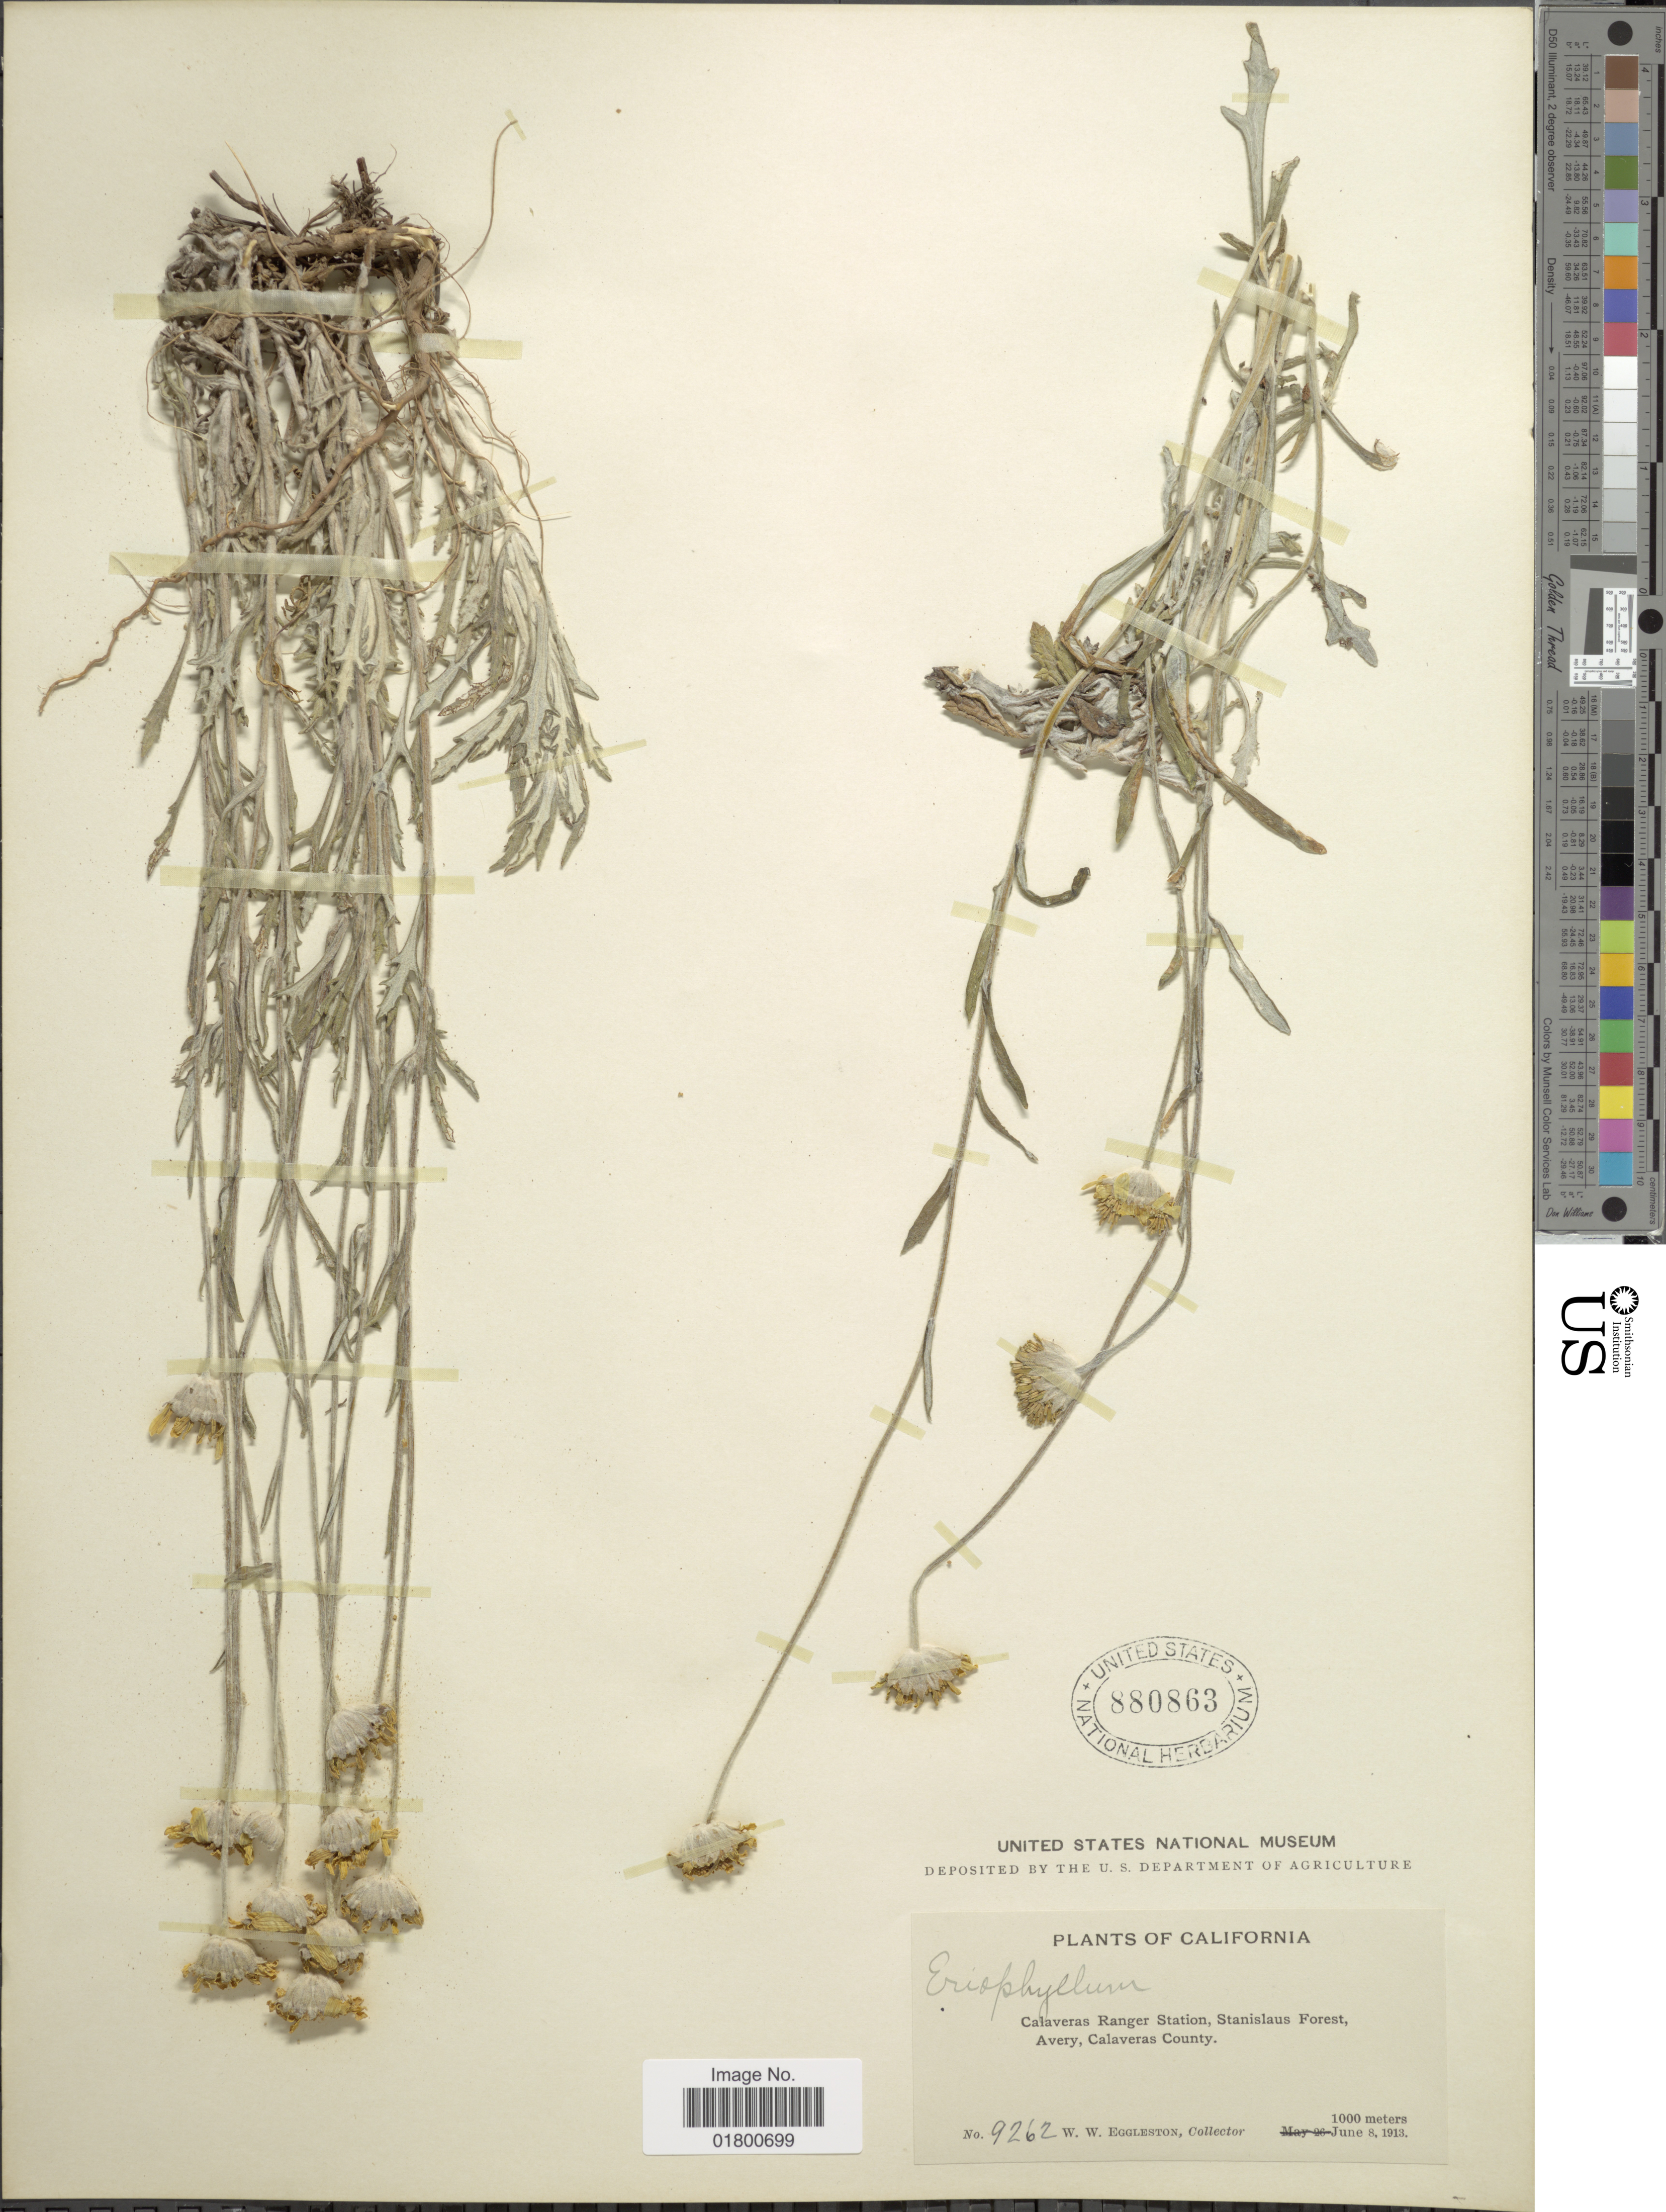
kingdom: Plantae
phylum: Tracheophyta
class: Magnoliopsida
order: Asterales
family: Asteraceae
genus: Eriophyllum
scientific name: Eriophyllum sp.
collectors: W. W. Eggleston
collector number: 9262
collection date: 1913-06-08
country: United States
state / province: California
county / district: Calaveras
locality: Calaveras Ranger Station, Stanislaus Forest Avery, Calaveras County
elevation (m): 1000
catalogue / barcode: US 880863